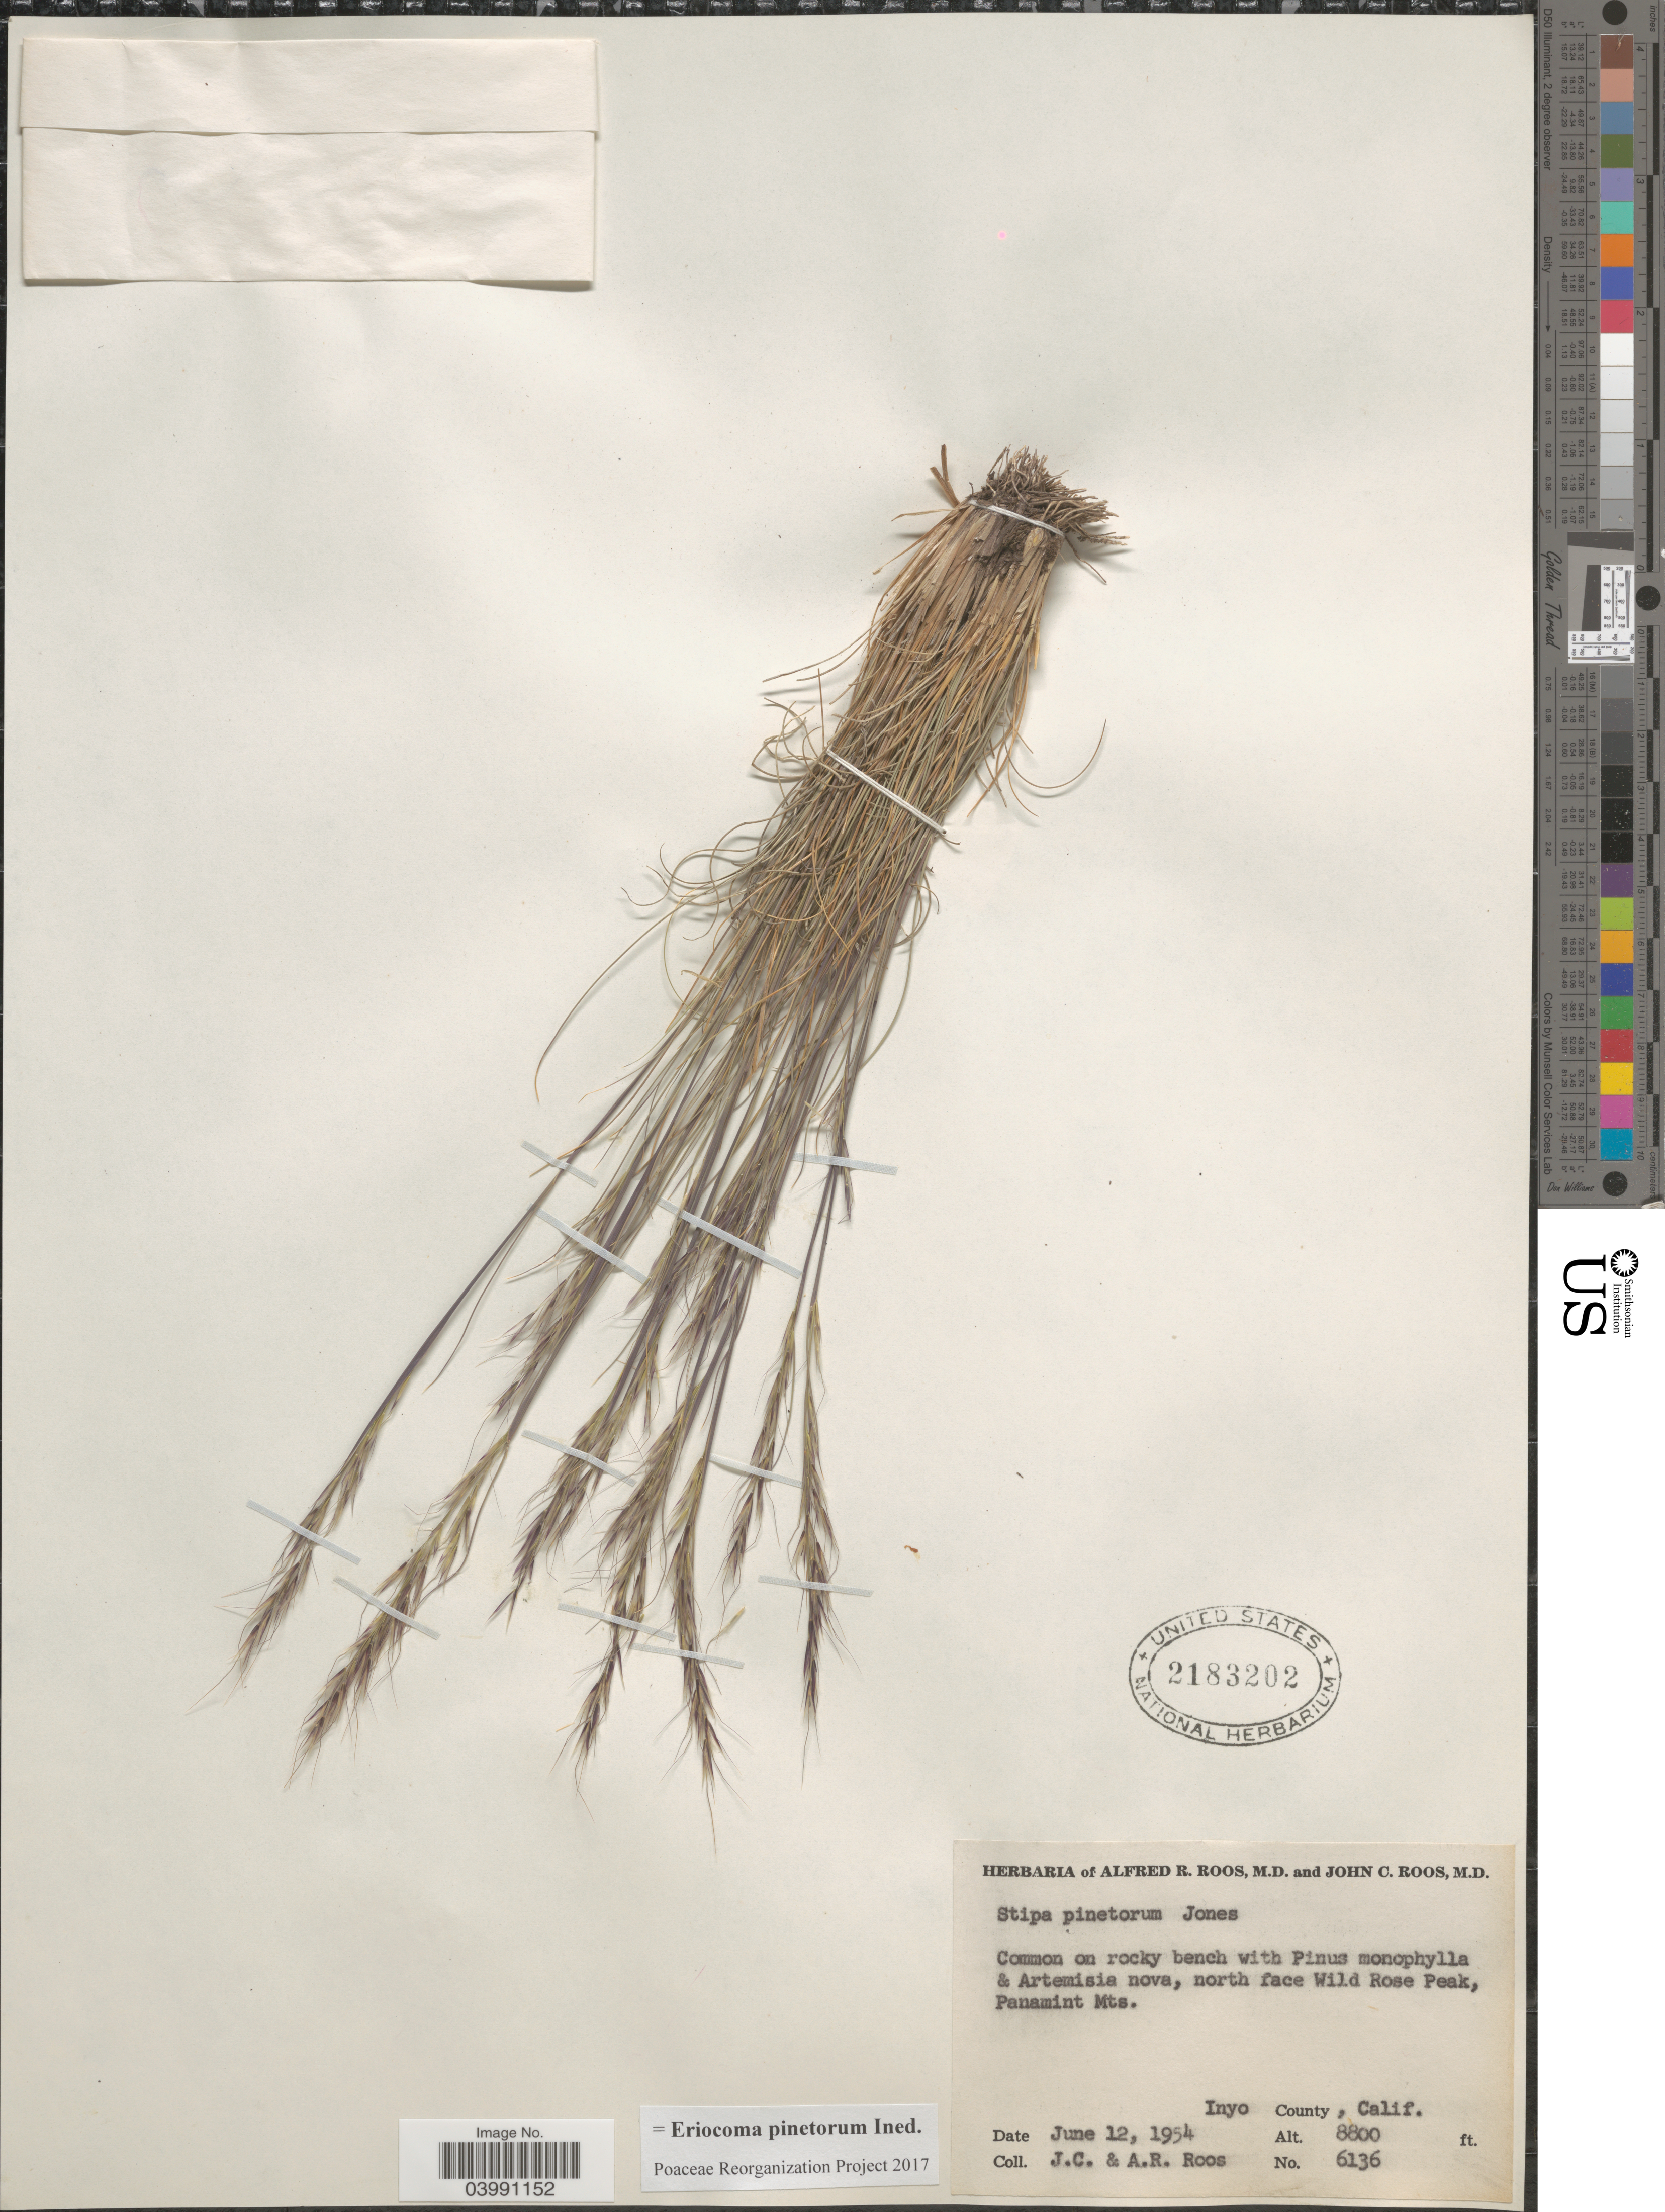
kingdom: Plantae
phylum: Tracheophyta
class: Liliopsida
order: Poales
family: Poaceae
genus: Eriocoma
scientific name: Eriocoma pinetorum ined.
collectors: J. C. Roos & A. R. Roos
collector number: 6136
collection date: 1954-06-12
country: United States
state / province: California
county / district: Inyo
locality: North face Wild Rose Peak, Panamint Mts. Inyo County.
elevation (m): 2682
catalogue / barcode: US 2183202